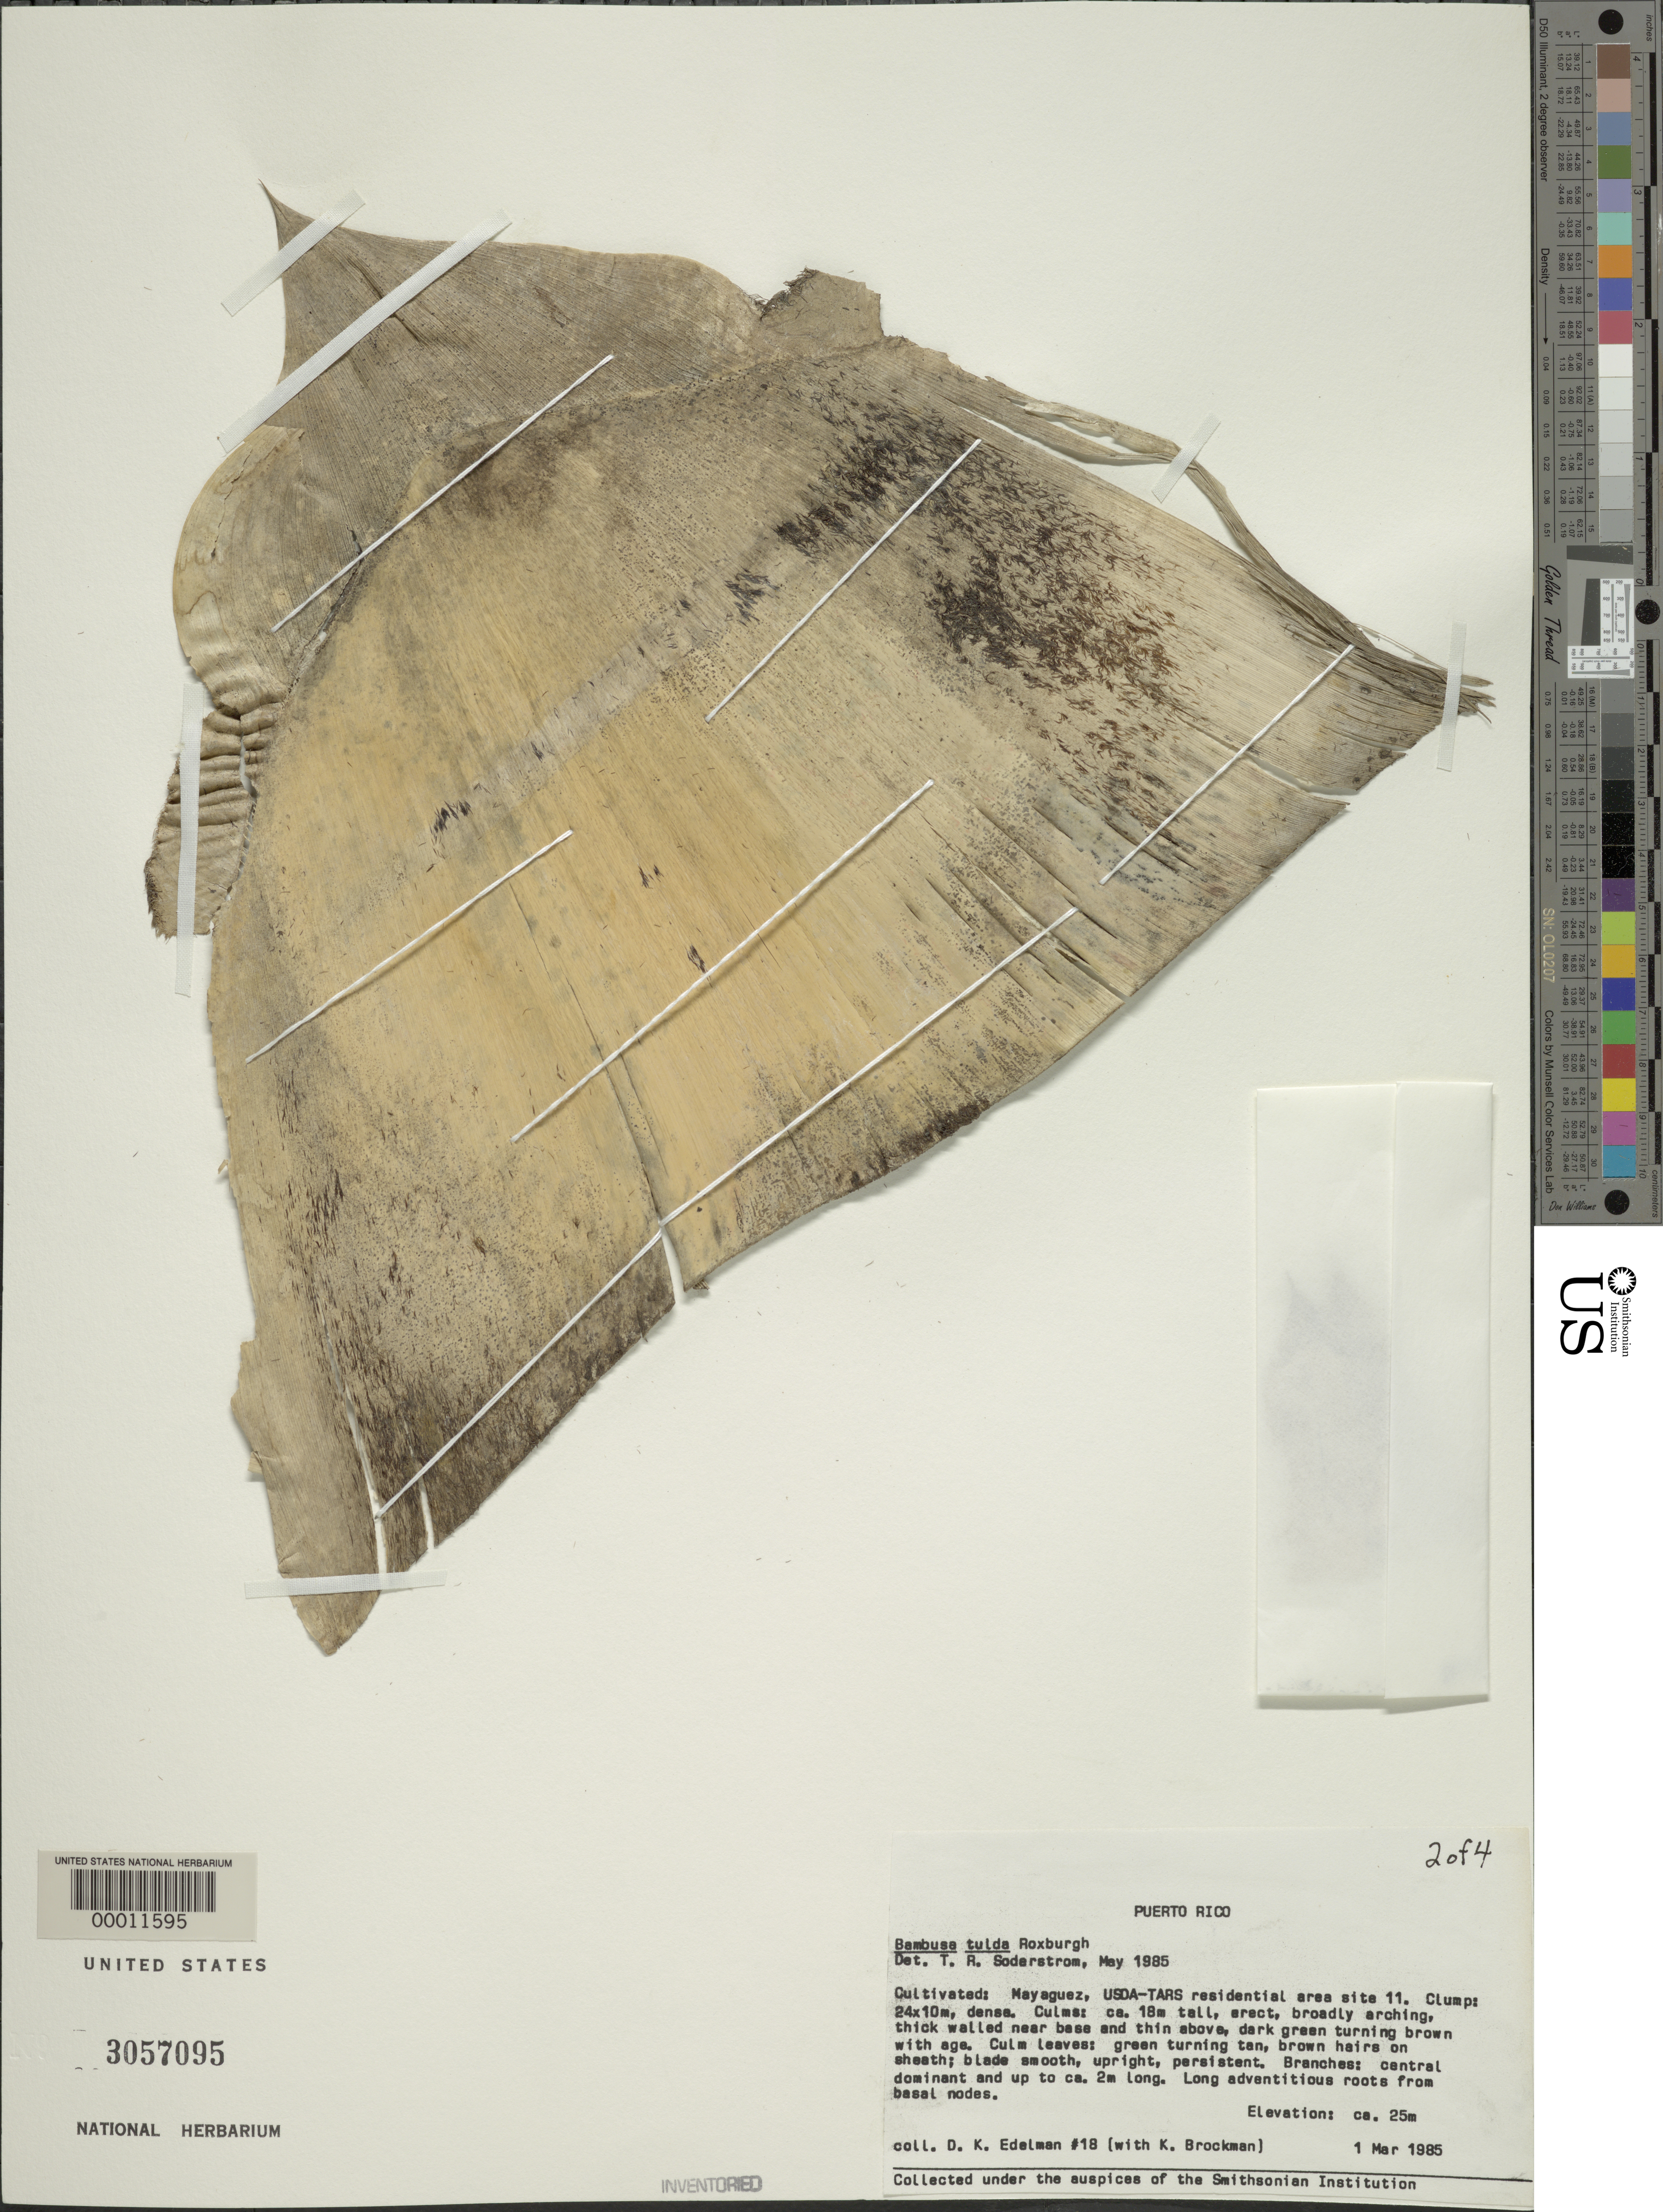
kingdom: Plantae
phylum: Tracheophyta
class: Liliopsida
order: Poales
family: Poaceae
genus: Bambusa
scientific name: Bambusa tulda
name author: Roxb.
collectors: D. Edelman & K. Brockman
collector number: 18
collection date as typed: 01 Mar 1985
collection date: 1985-03-01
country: Puerto Rico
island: Greater Antilles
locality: Mayaguez, usda-tars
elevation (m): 25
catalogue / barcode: US 3057095